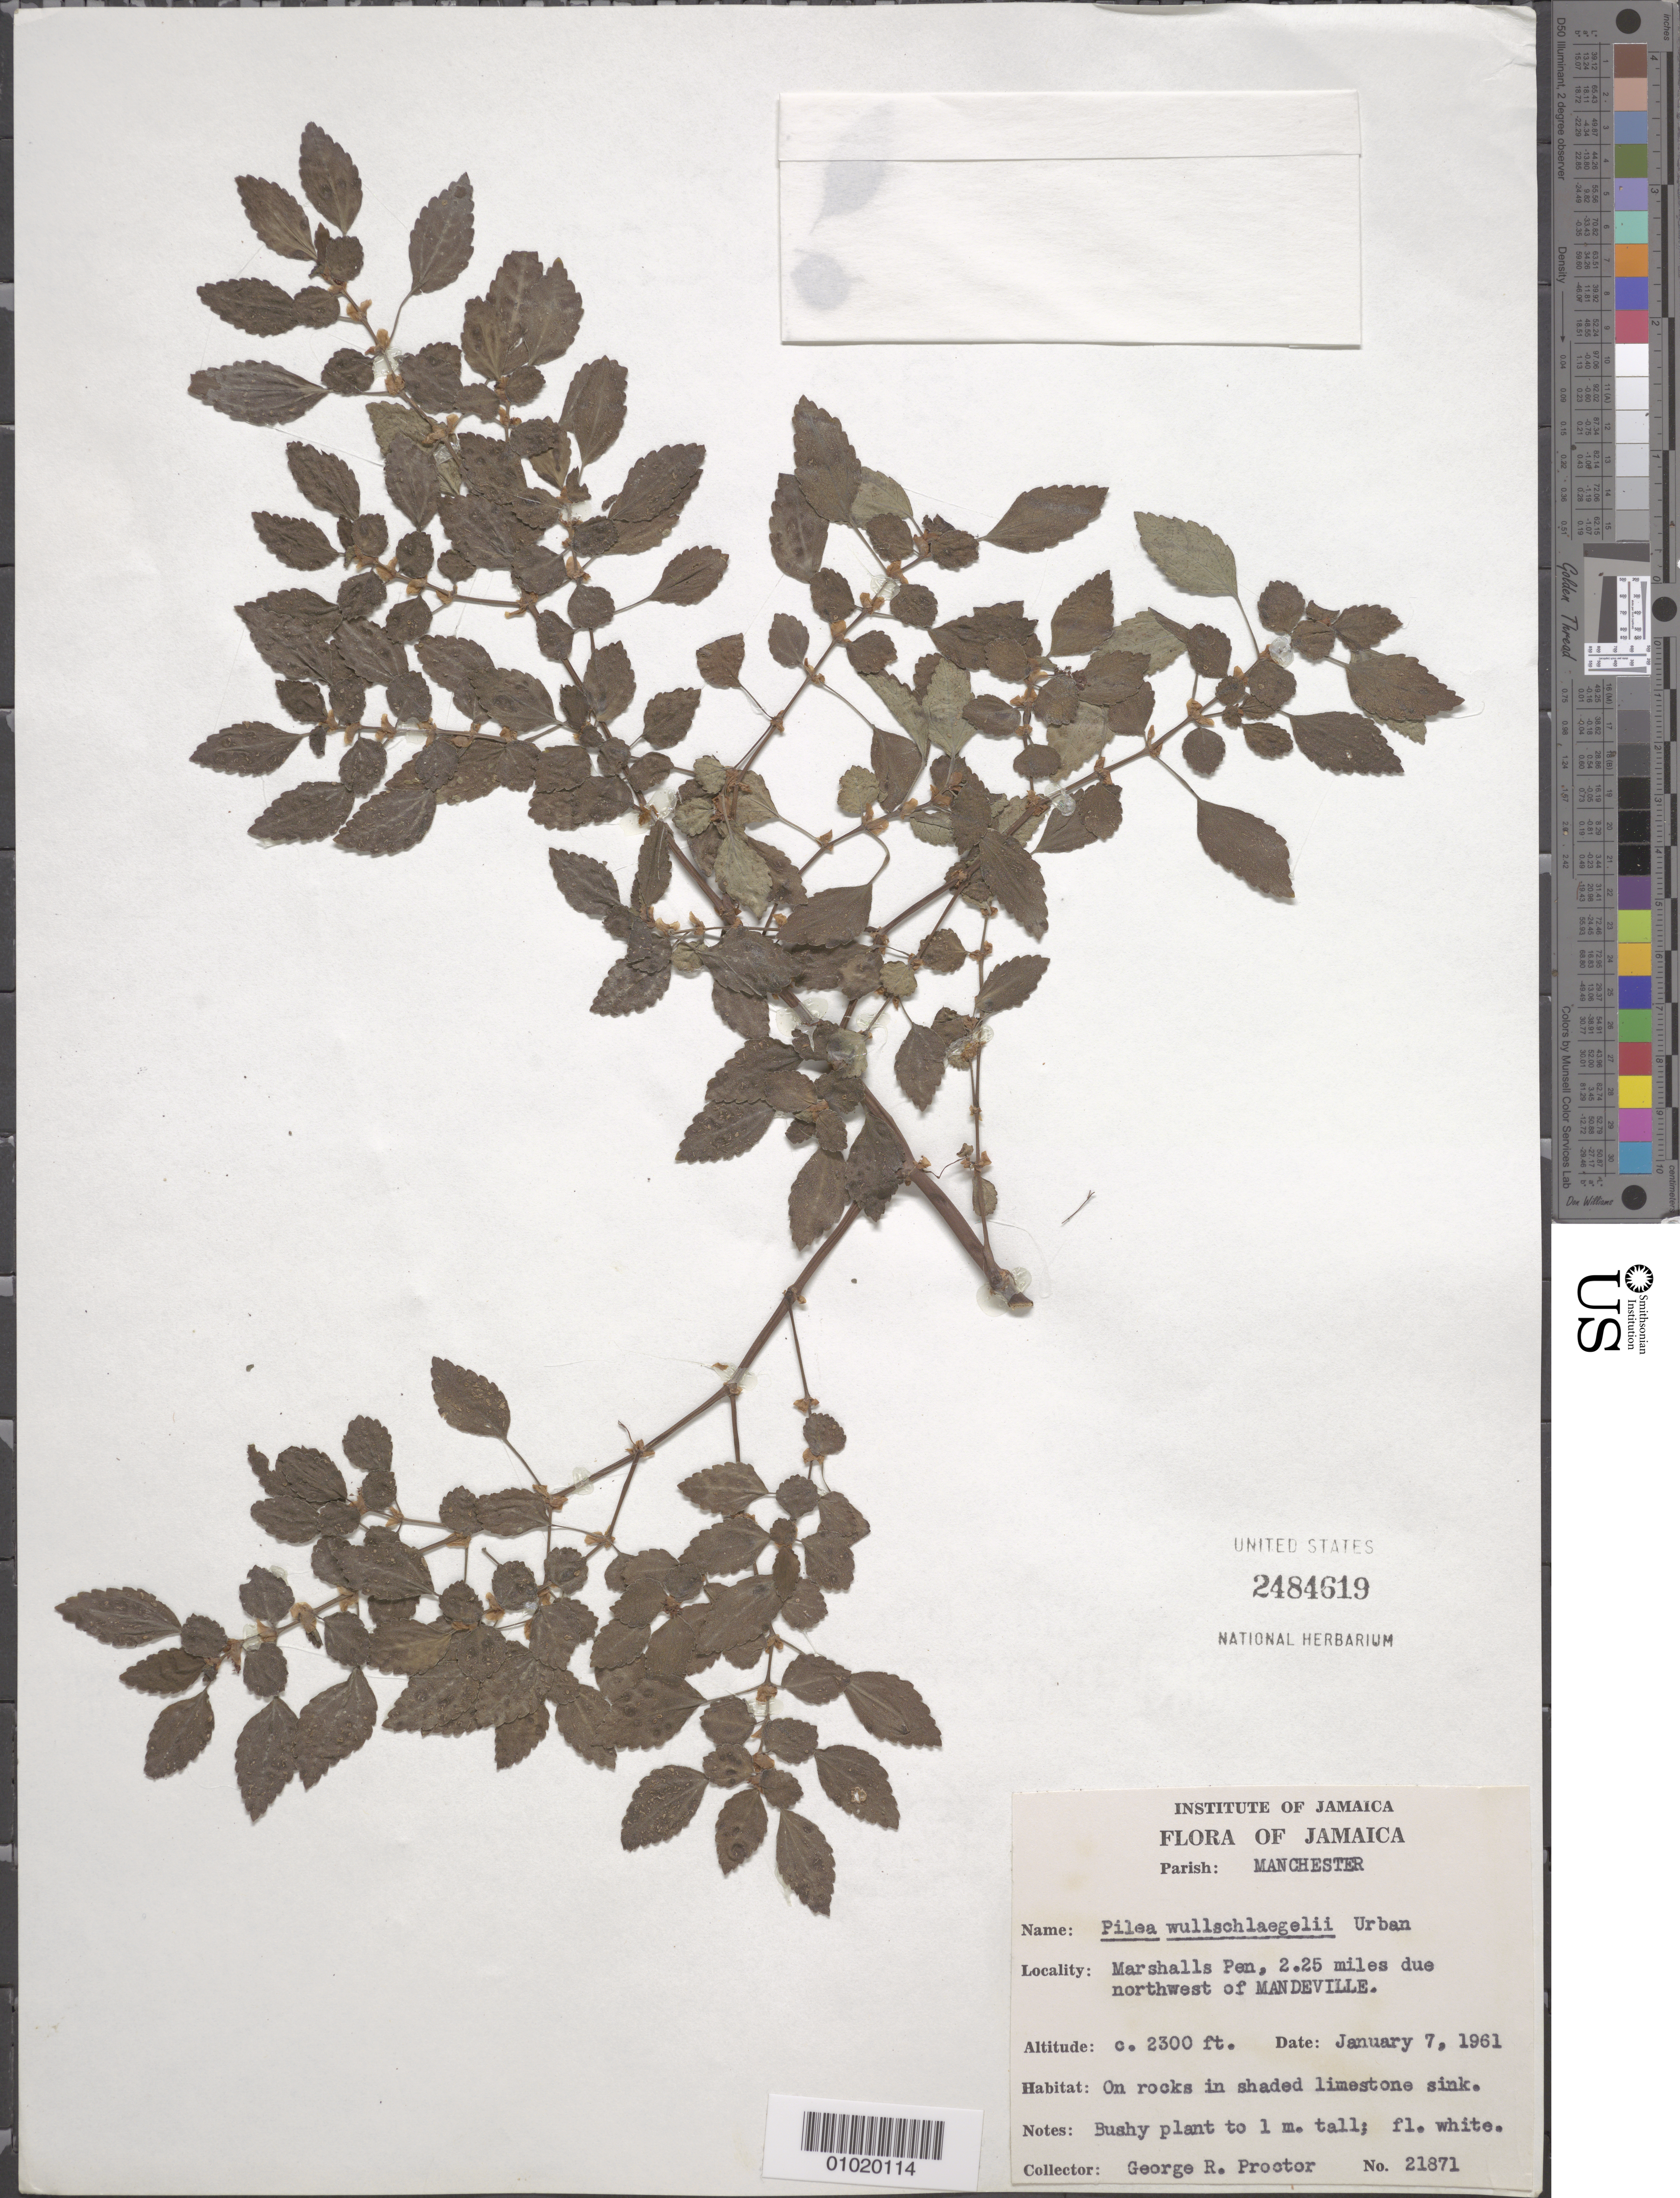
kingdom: Plantae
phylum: Tracheophyta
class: Magnoliopsida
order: Rosales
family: Urticaceae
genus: Pilea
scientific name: Pilea wullschlaegelii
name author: Urb.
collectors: G. R. Proctor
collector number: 21871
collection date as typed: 07 Jan 1961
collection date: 1961-01-07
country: Jamaica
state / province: Manchester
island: Jamaica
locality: Marshalls Pen, 2.25 miles due northwest of Mandevilee. On rocks in shaded limestone sink.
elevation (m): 701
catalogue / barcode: US 2484619